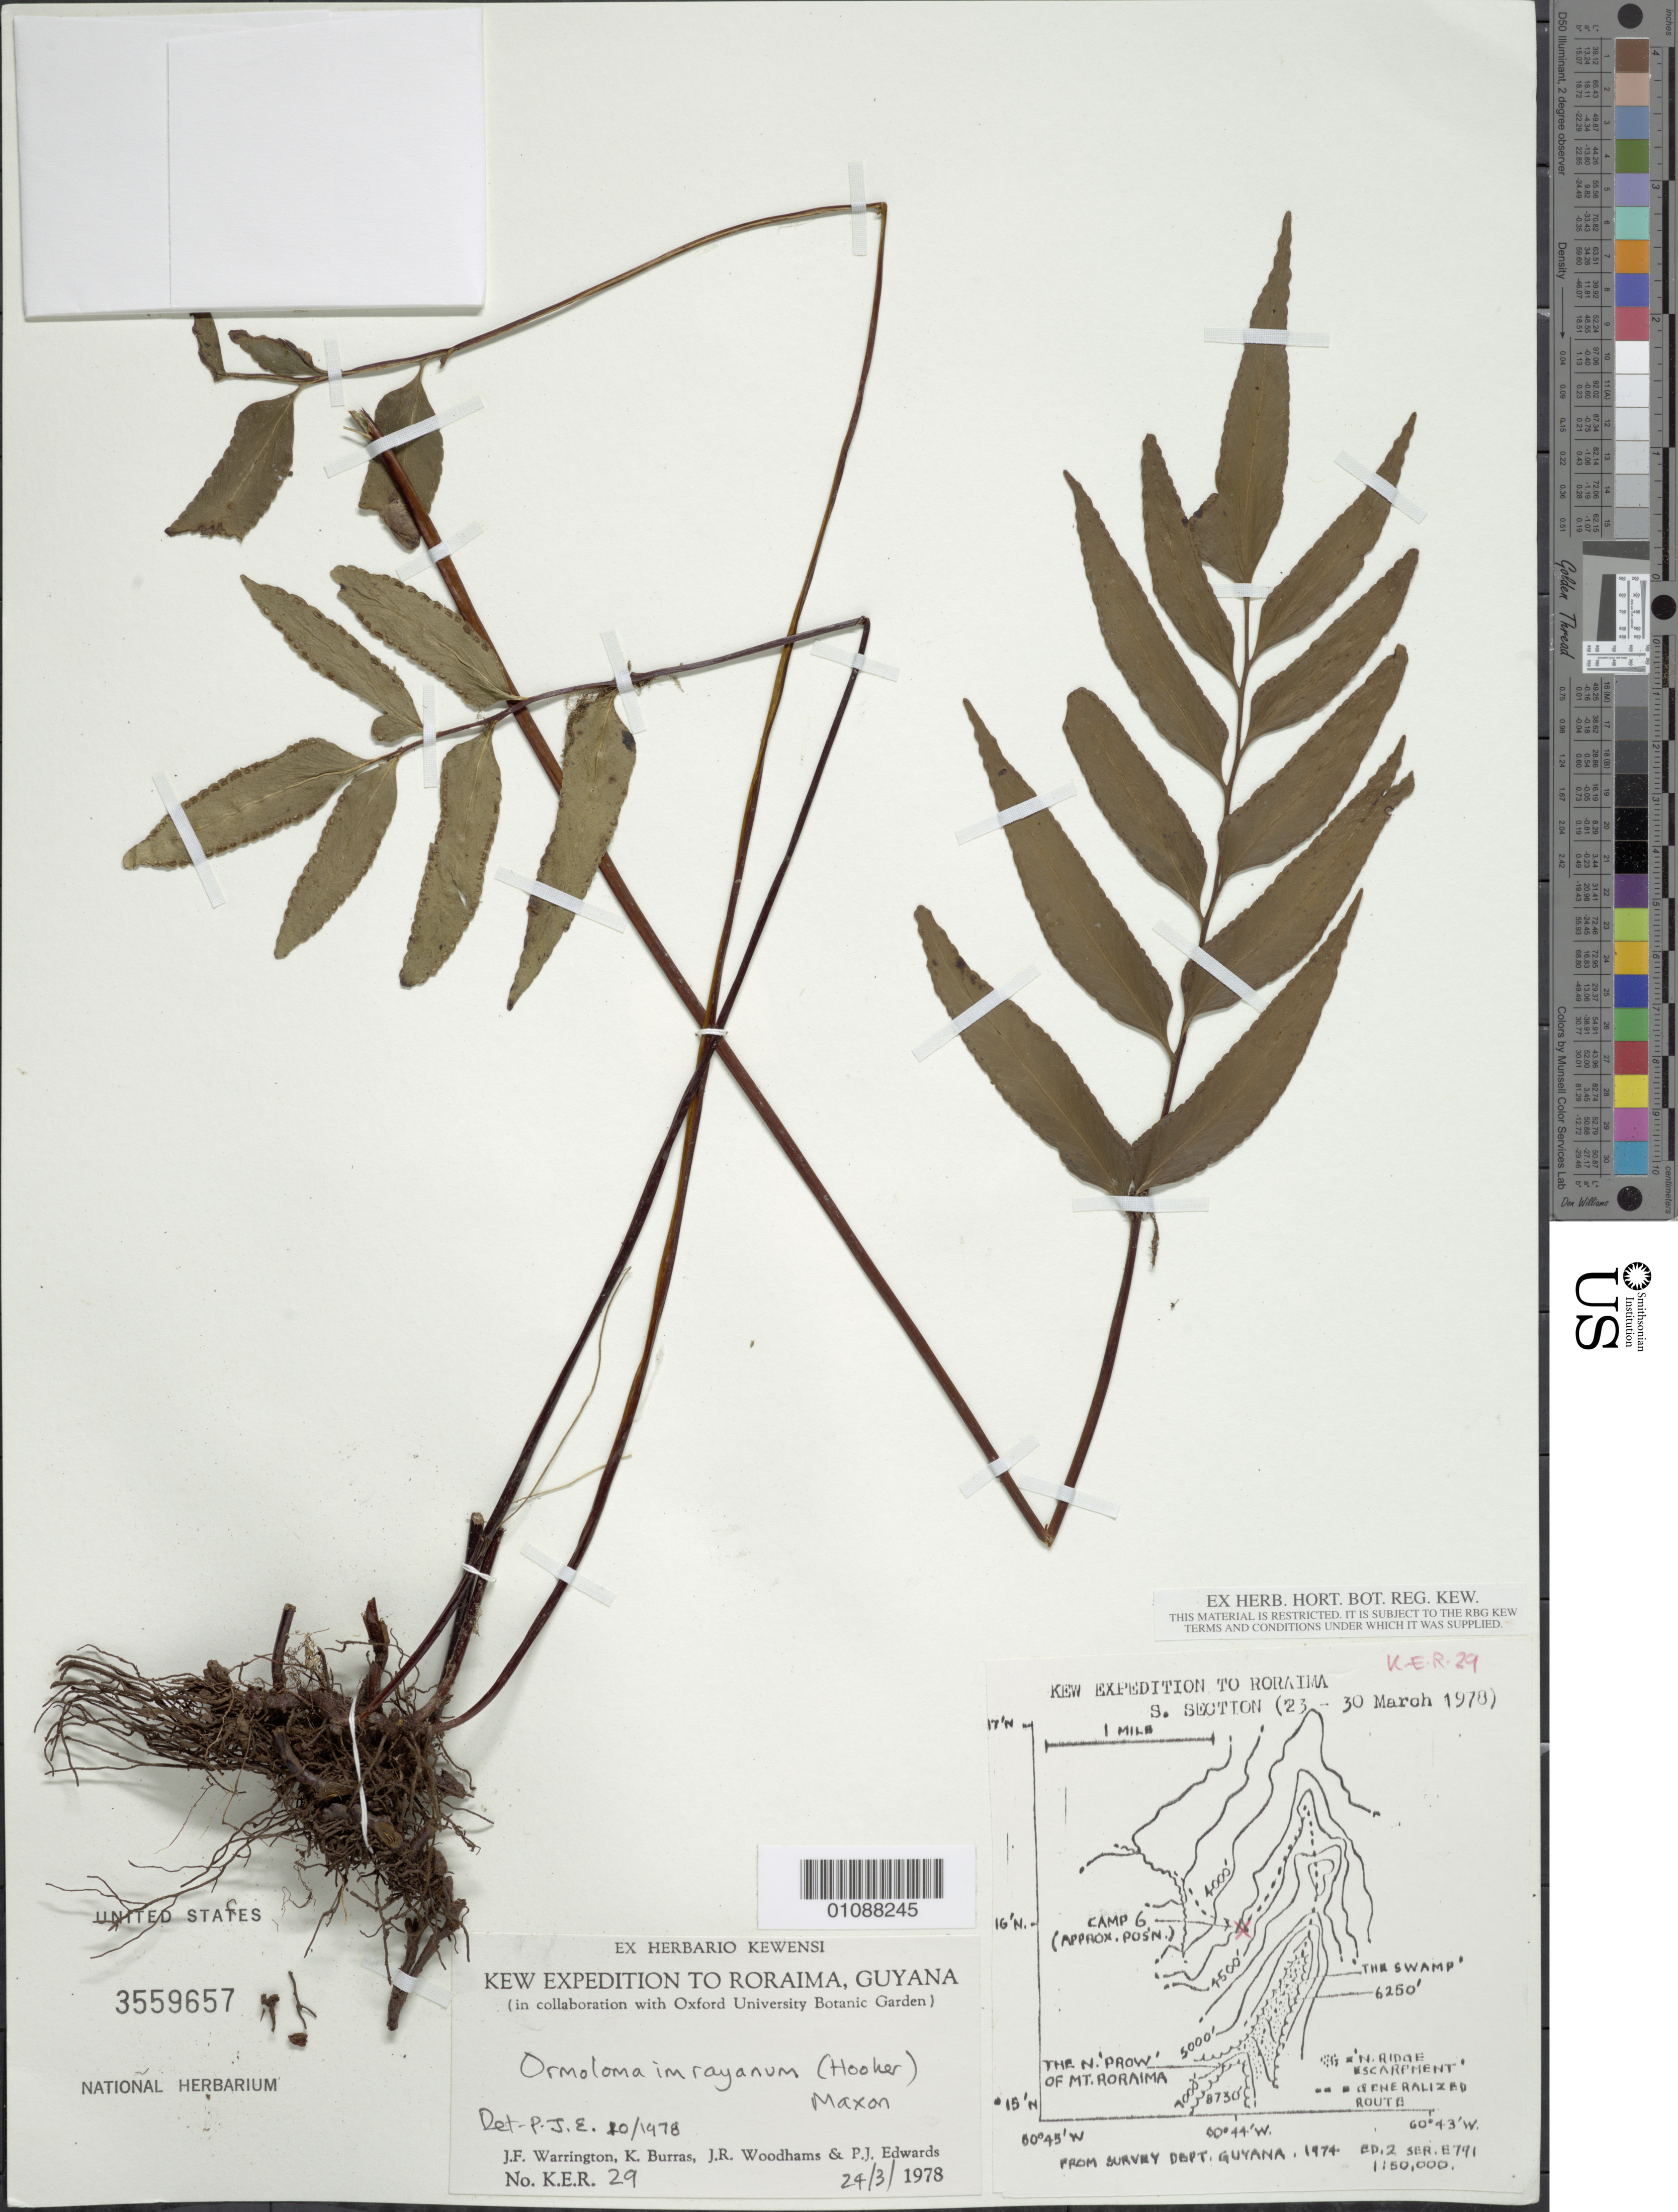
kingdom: Plantae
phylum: Tracheophyta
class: Polypodiopsida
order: Polypodiales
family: Lindsaeaceae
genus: Lindsaea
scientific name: Lindsaea imrayana comb. ined.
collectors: J. Warrington, K. Burras, J. Woodhams & P. Edwards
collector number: KER 29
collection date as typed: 24-Mar-78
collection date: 1978-03-24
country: Guyana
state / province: Cuyuni-Mazaruni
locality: Mt. Roraima, S Section, Camp 6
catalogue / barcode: US 3559657